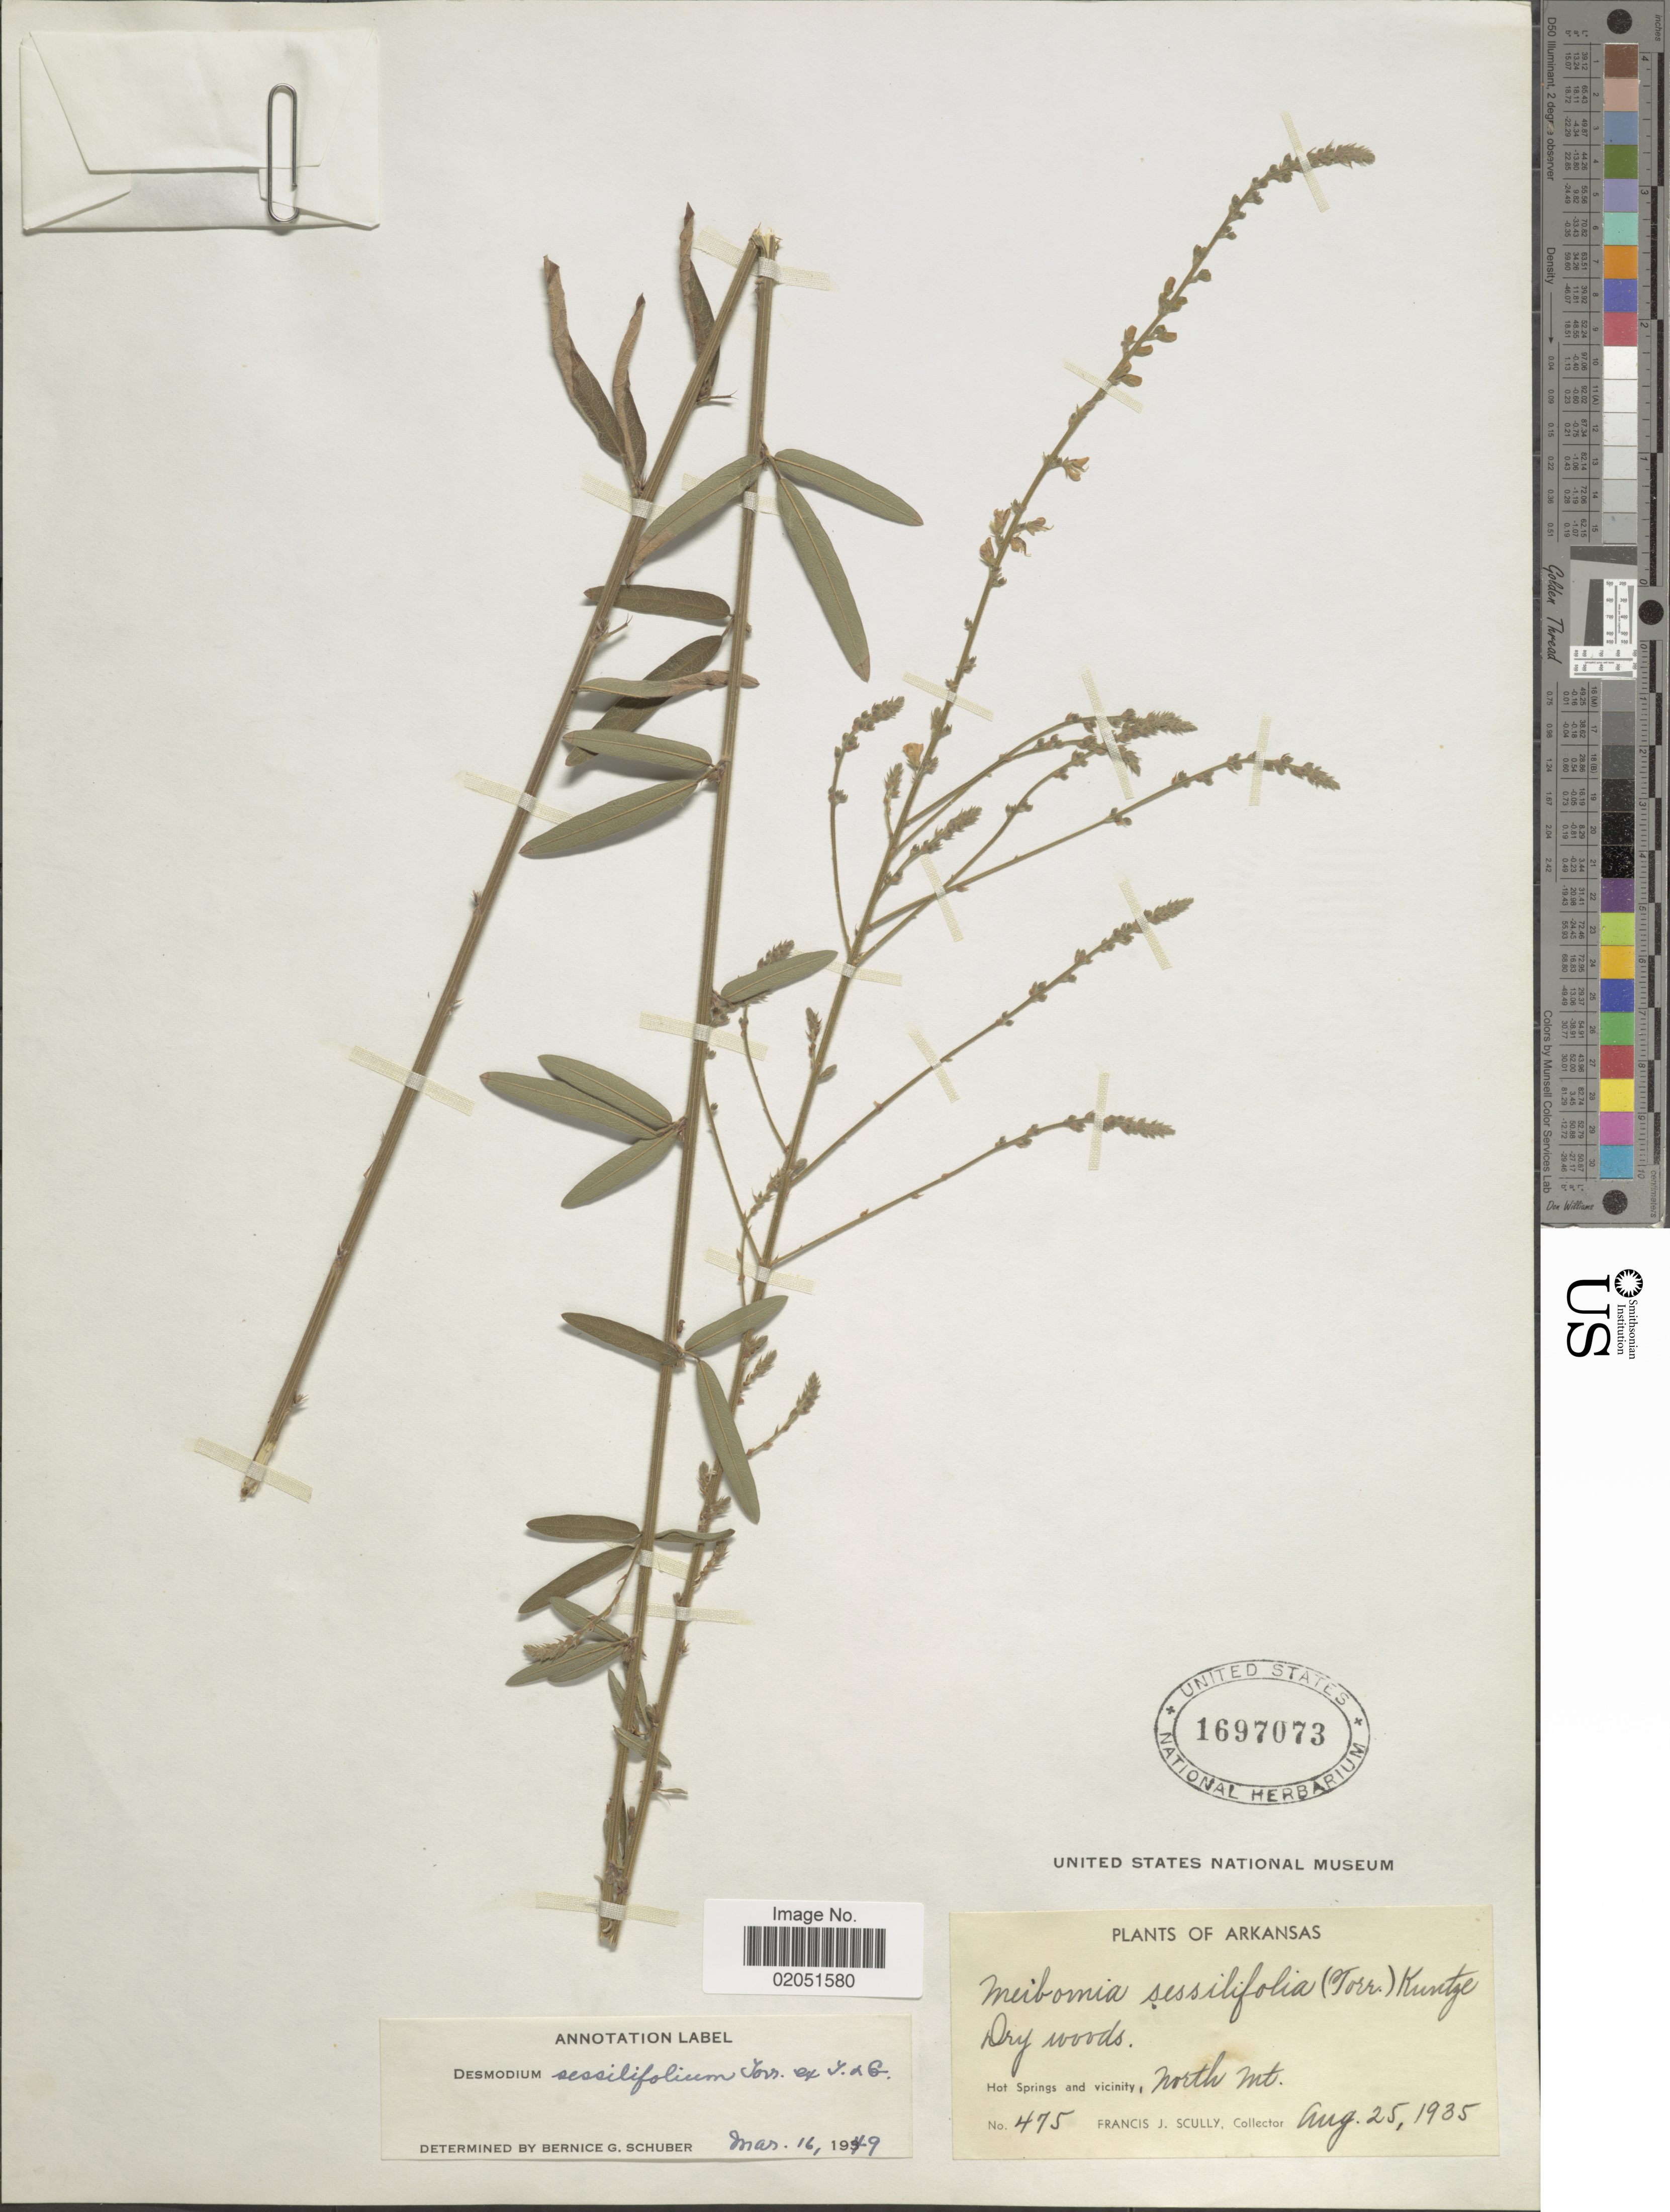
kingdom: Plantae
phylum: Tracheophyta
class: Magnoliopsida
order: Fabales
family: Fabaceae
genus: Desmodium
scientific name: Desmodium sessilifolium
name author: Torr. & A. Gray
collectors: F. J. Scully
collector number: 475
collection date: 1935-08-25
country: United States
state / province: Arkansas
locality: Hot Springs and vicinity, North Mt.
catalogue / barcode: US 1697073